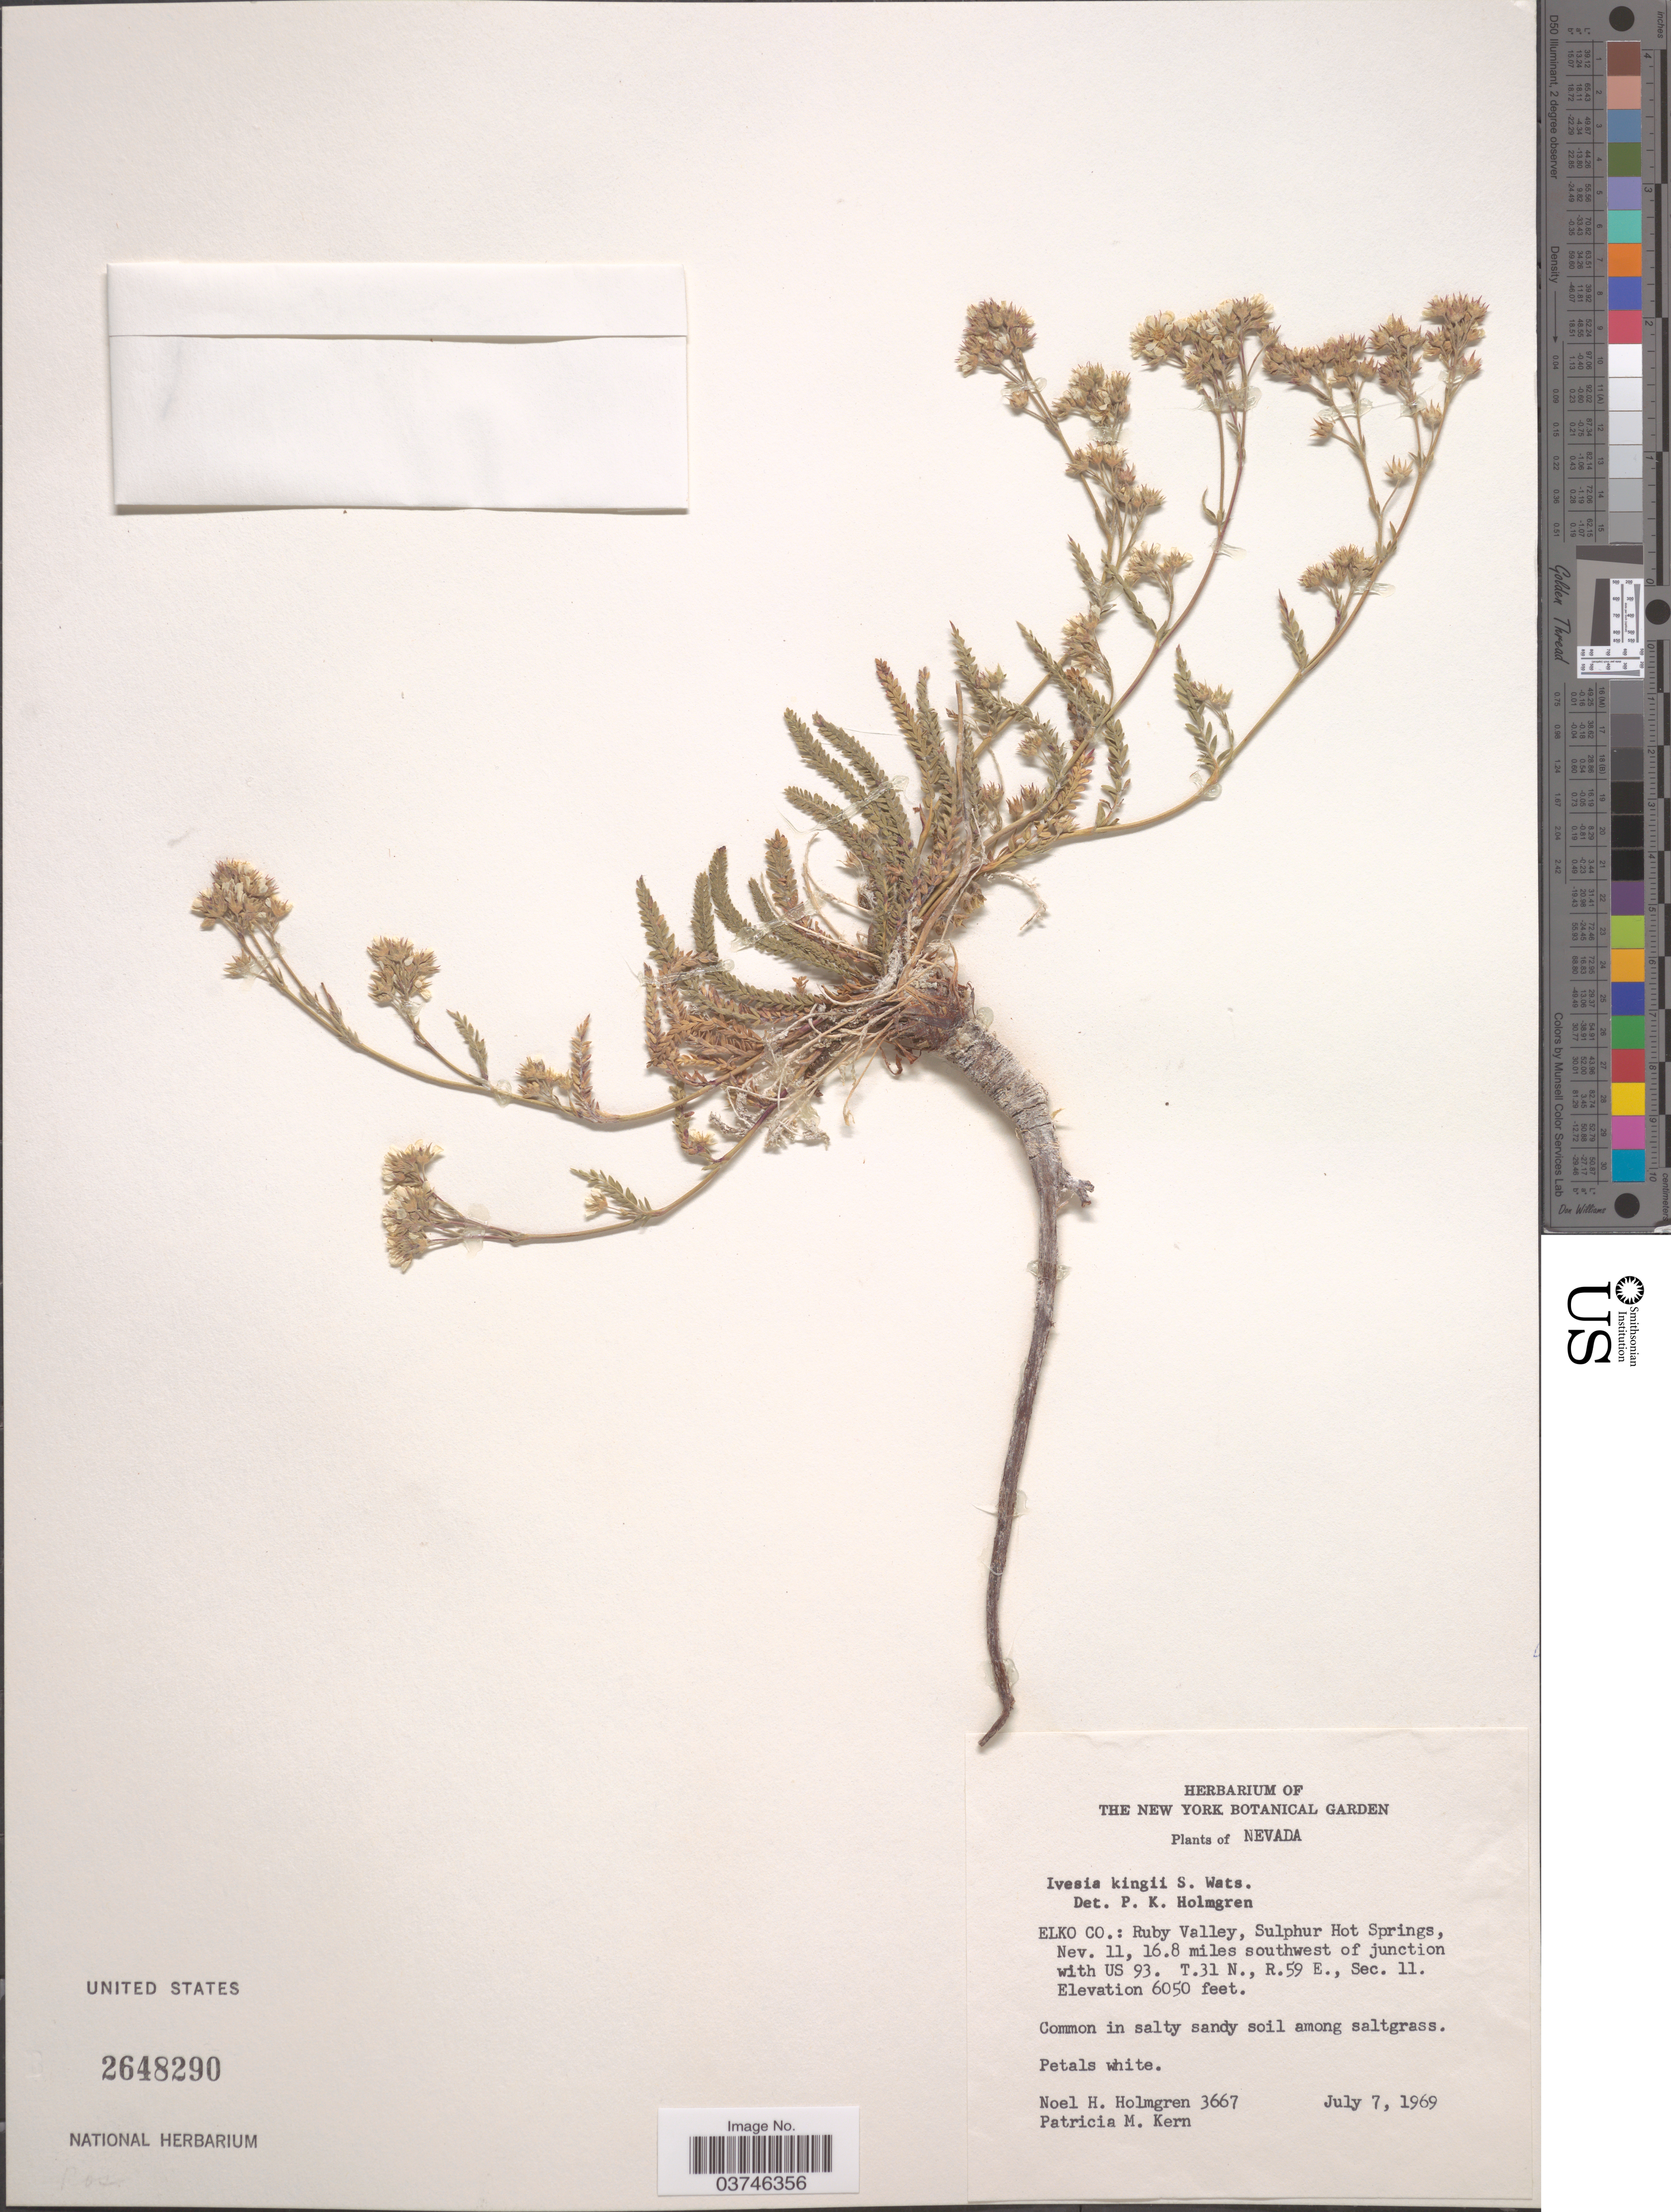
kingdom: Plantae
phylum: Tracheophyta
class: Magnoliopsida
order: Rosales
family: Rosaceae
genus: Potentilla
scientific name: Potentilla kingii var. kingii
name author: (S. Watson) Greene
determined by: Strong, Mark T., (BOT), Smithsonian Institution - National Museum of Natural History (UNITED STATES)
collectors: N. H. Holmgren & P. M. Kern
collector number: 3667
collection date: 1969-07-07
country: United States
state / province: Nevada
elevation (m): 1844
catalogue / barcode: US 2648290